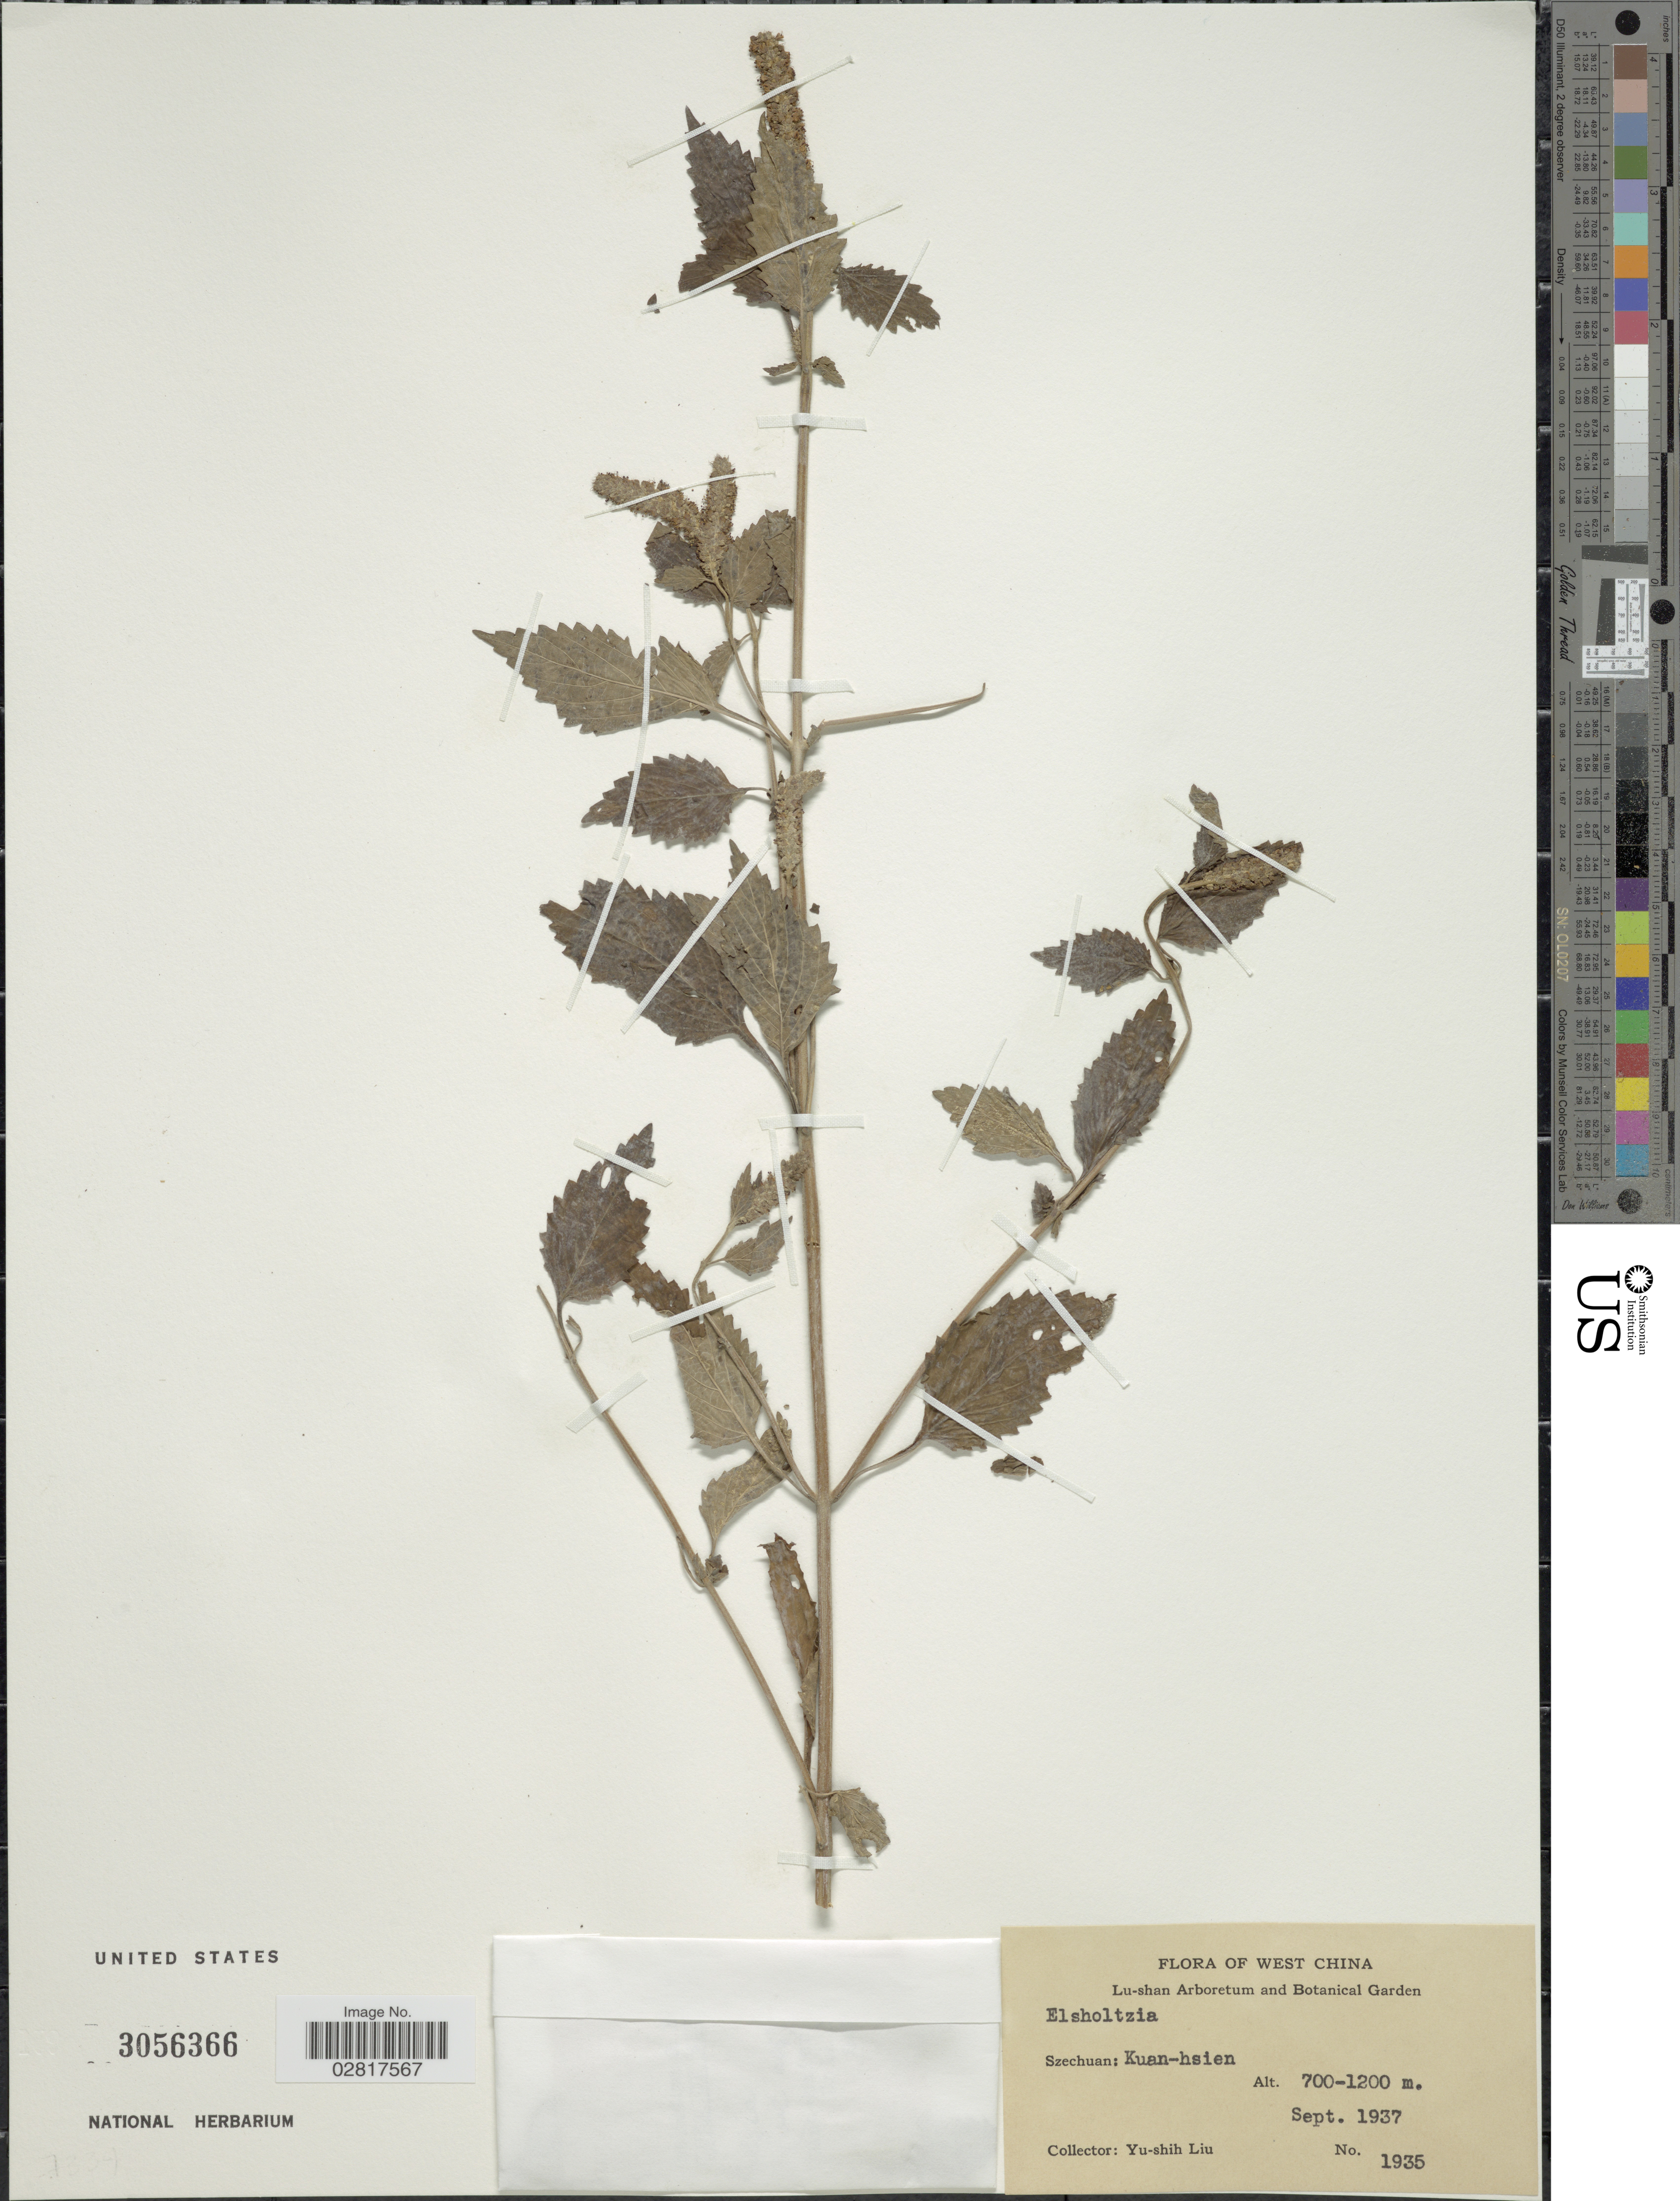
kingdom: Plantae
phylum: Tracheophyta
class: Magnoliopsida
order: Lamiales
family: Lamiaceae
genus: Elsholtzia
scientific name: Elsholtzia sp.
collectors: Y.-S. Liu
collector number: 1935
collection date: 1927-09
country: China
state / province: Sichuan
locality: West China. Szechuan: Kuan-hsien.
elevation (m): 700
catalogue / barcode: US 3056366